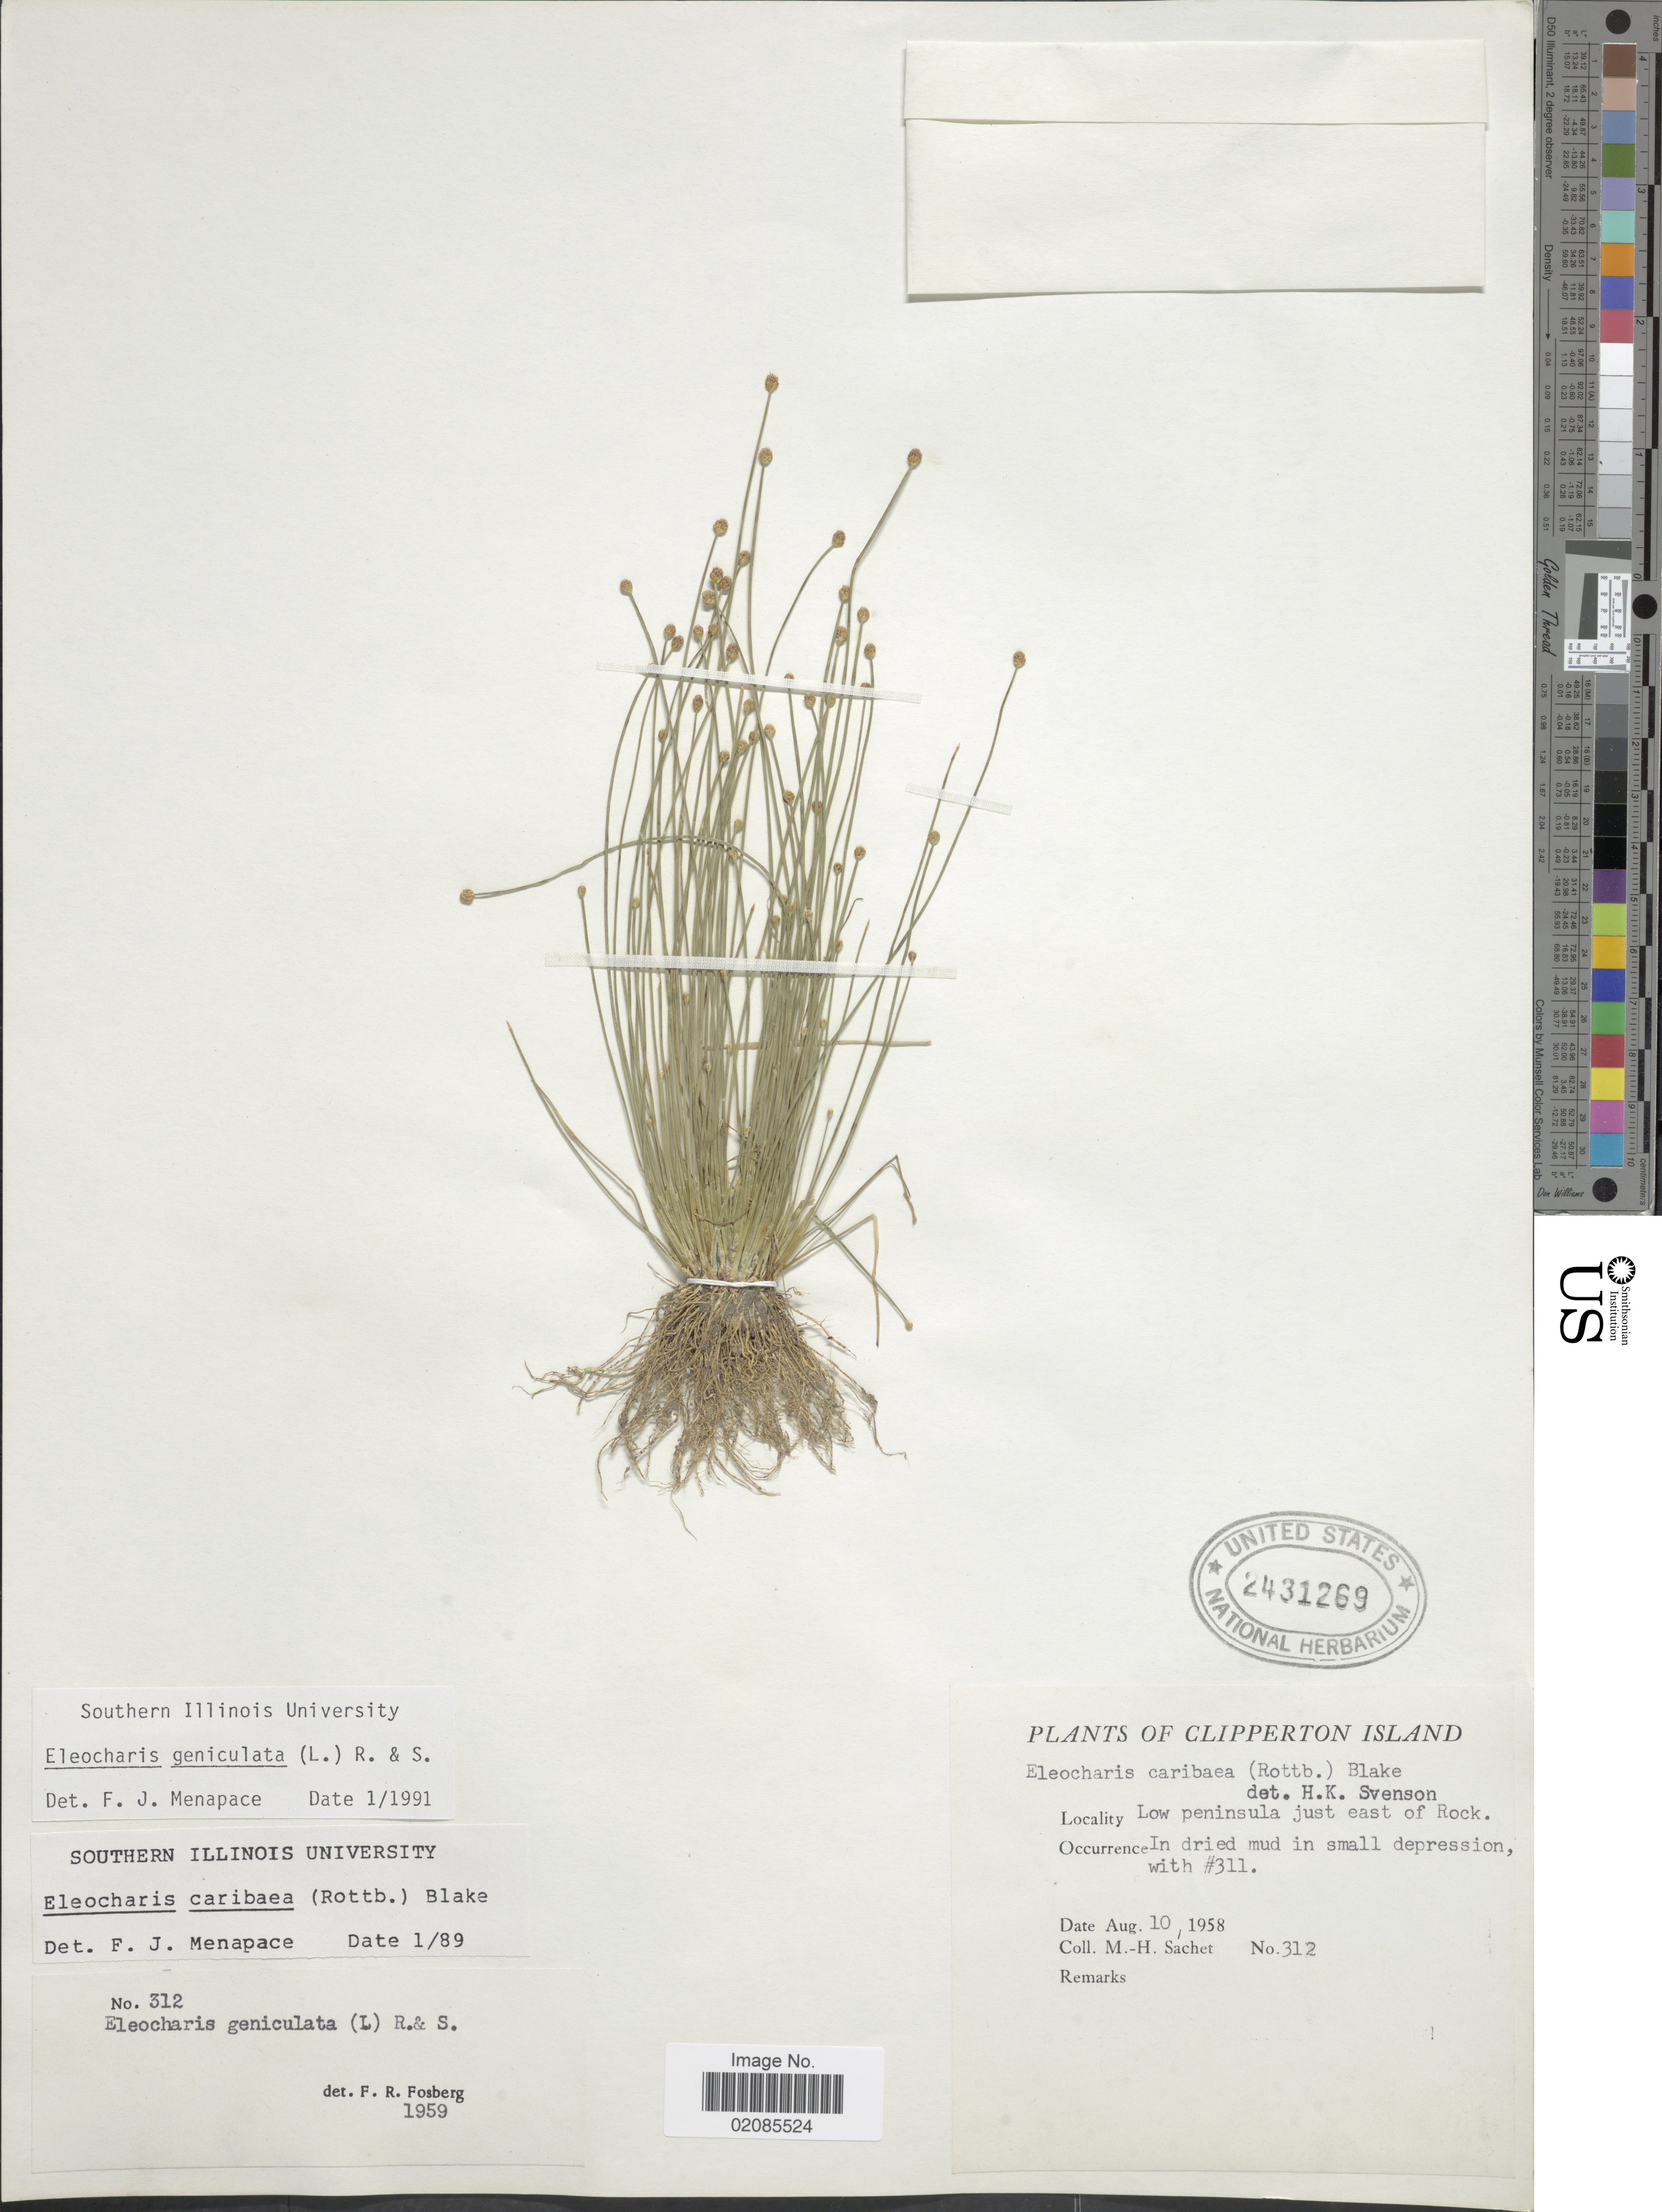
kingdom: Plantae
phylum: Tracheophyta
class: Liliopsida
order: Poales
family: Cyperaceae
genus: Eleocharis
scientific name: Eleocharis geniculata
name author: (L.) Roem. & Schult.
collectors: M.-H. Sachet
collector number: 312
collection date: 1958-08-10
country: Central Am. Pac. Islands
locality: Clipperton Island, Low peninsula just east of Rock, in dried mud in small depression.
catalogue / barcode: US 2431269